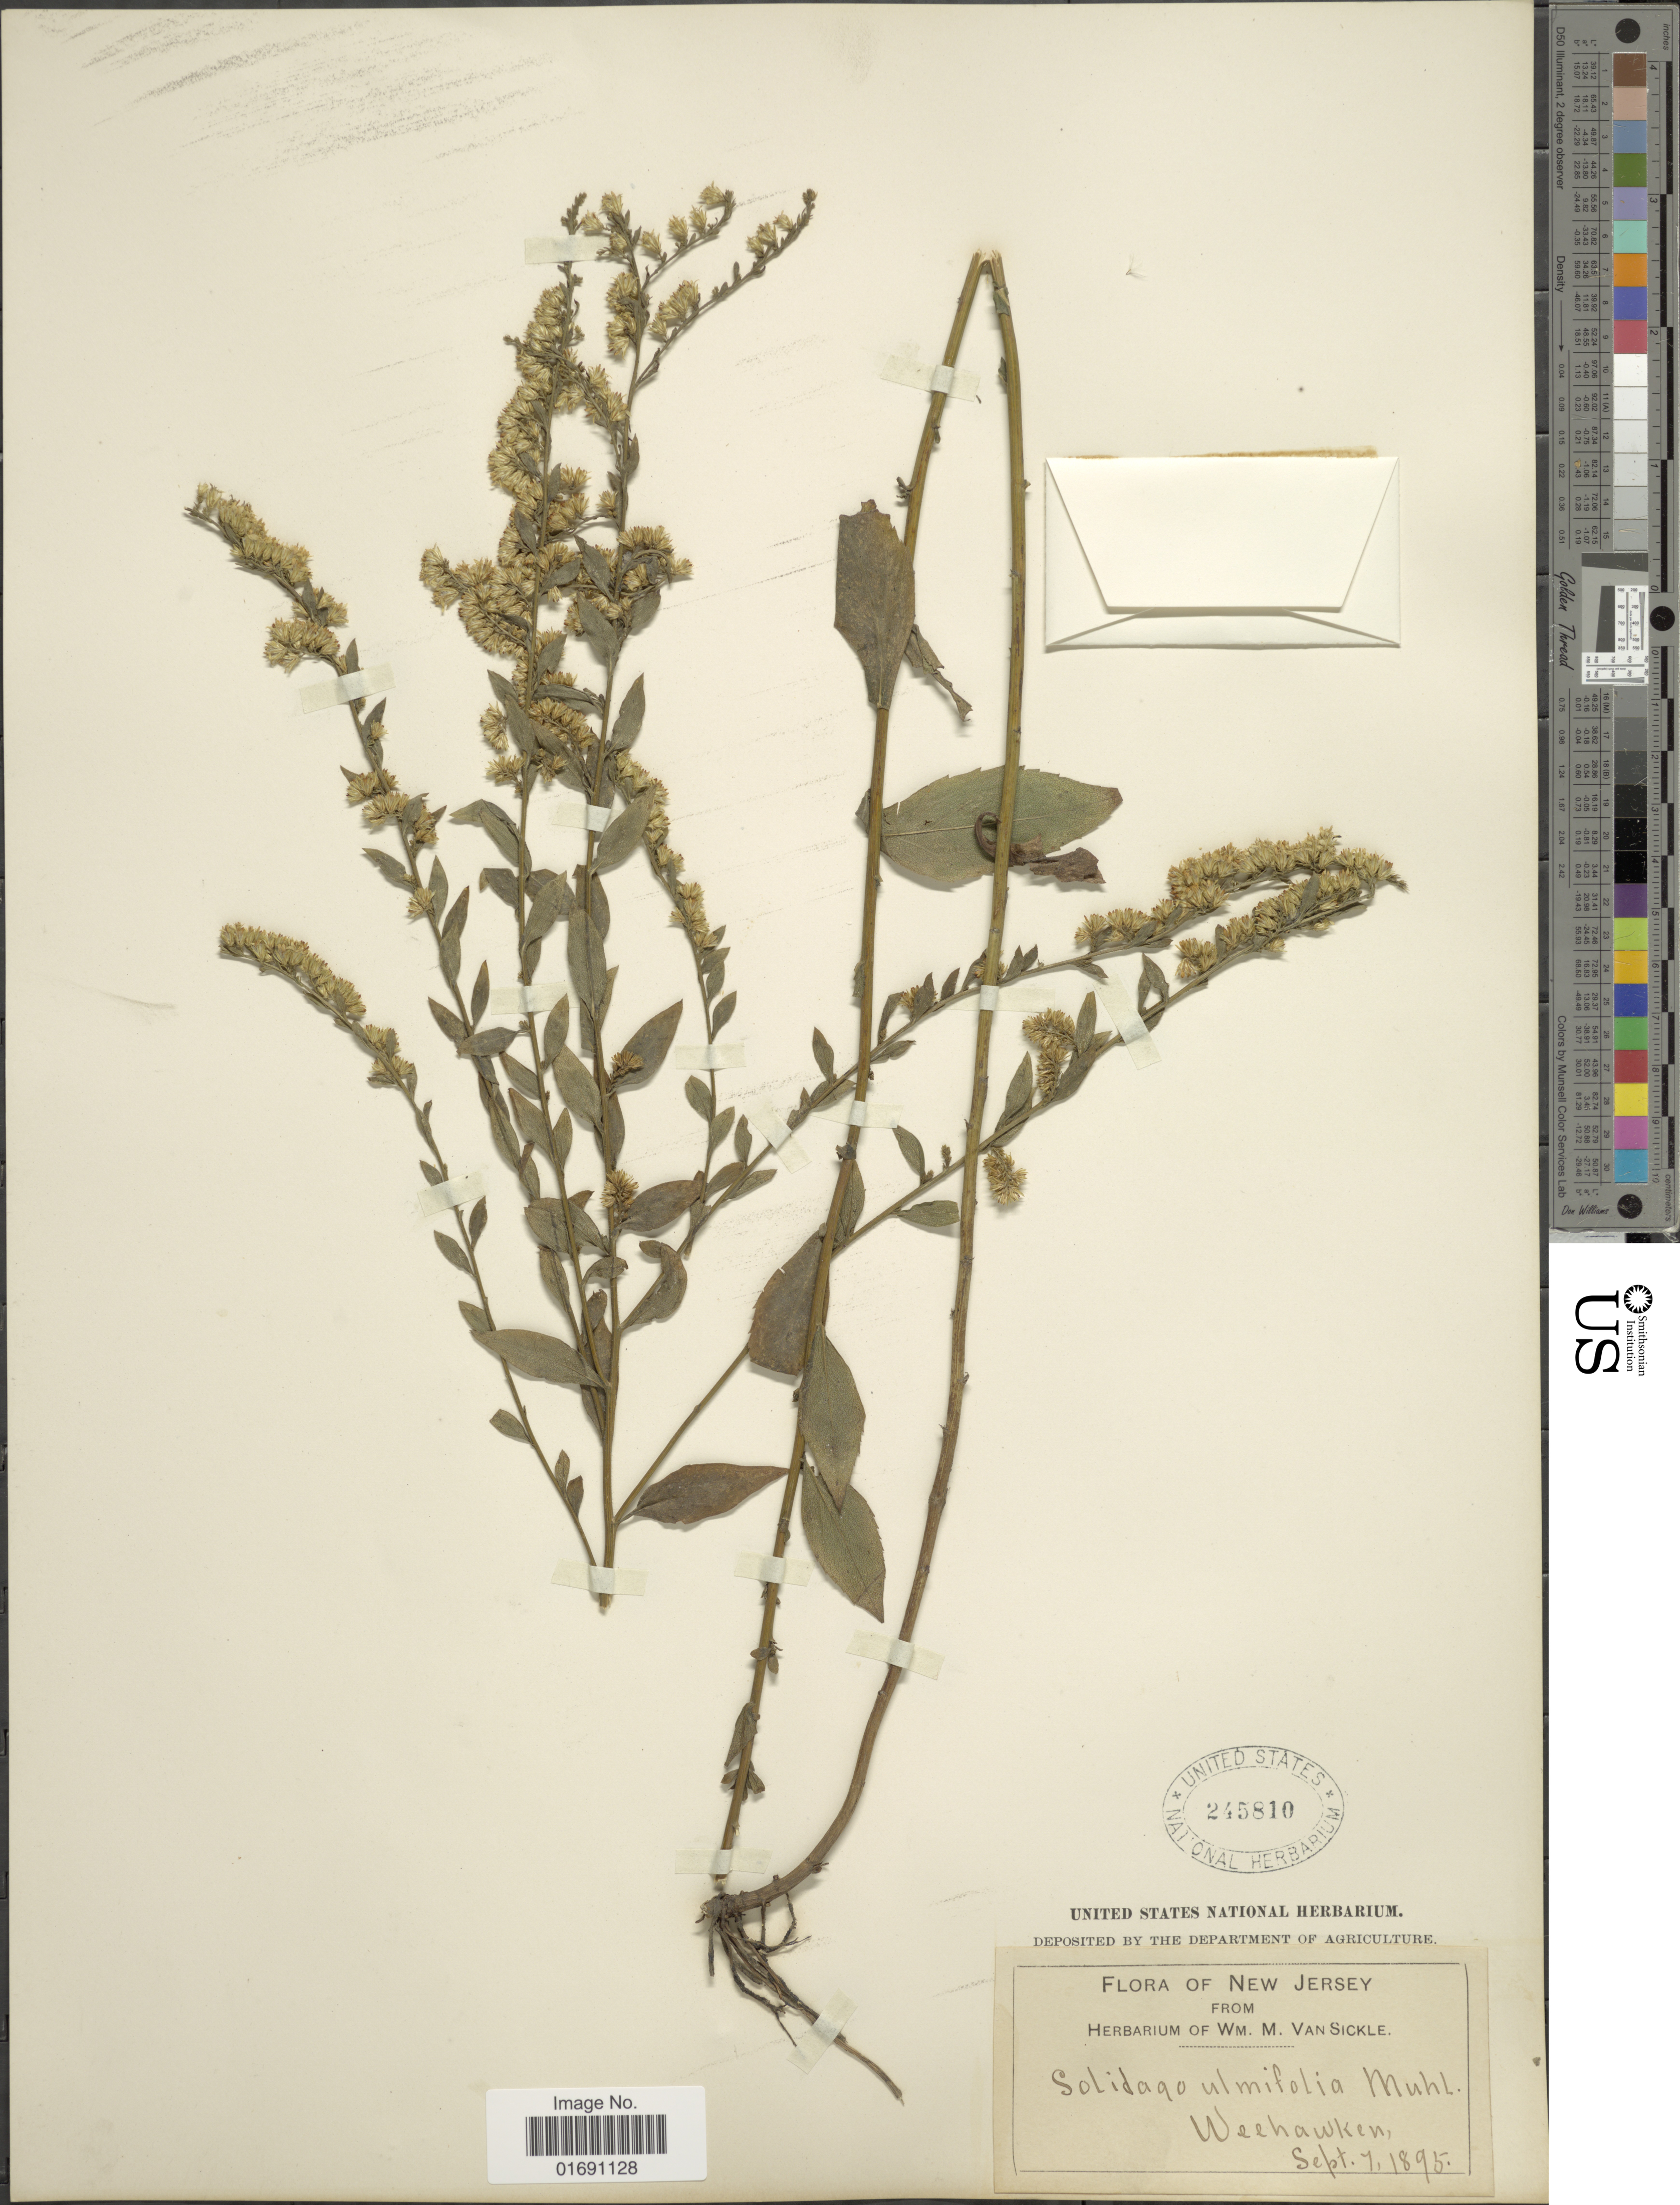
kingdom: Plantae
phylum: Tracheophyta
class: Magnoliopsida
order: Asterales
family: Asteraceae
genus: Solidago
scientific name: Solidago ulmifolia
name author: Muhl. ex Willd.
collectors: ex herb. Wm. M. Van Sickle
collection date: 1895-09-07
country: United States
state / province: New Jersey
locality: Weehawken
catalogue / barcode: US 245810